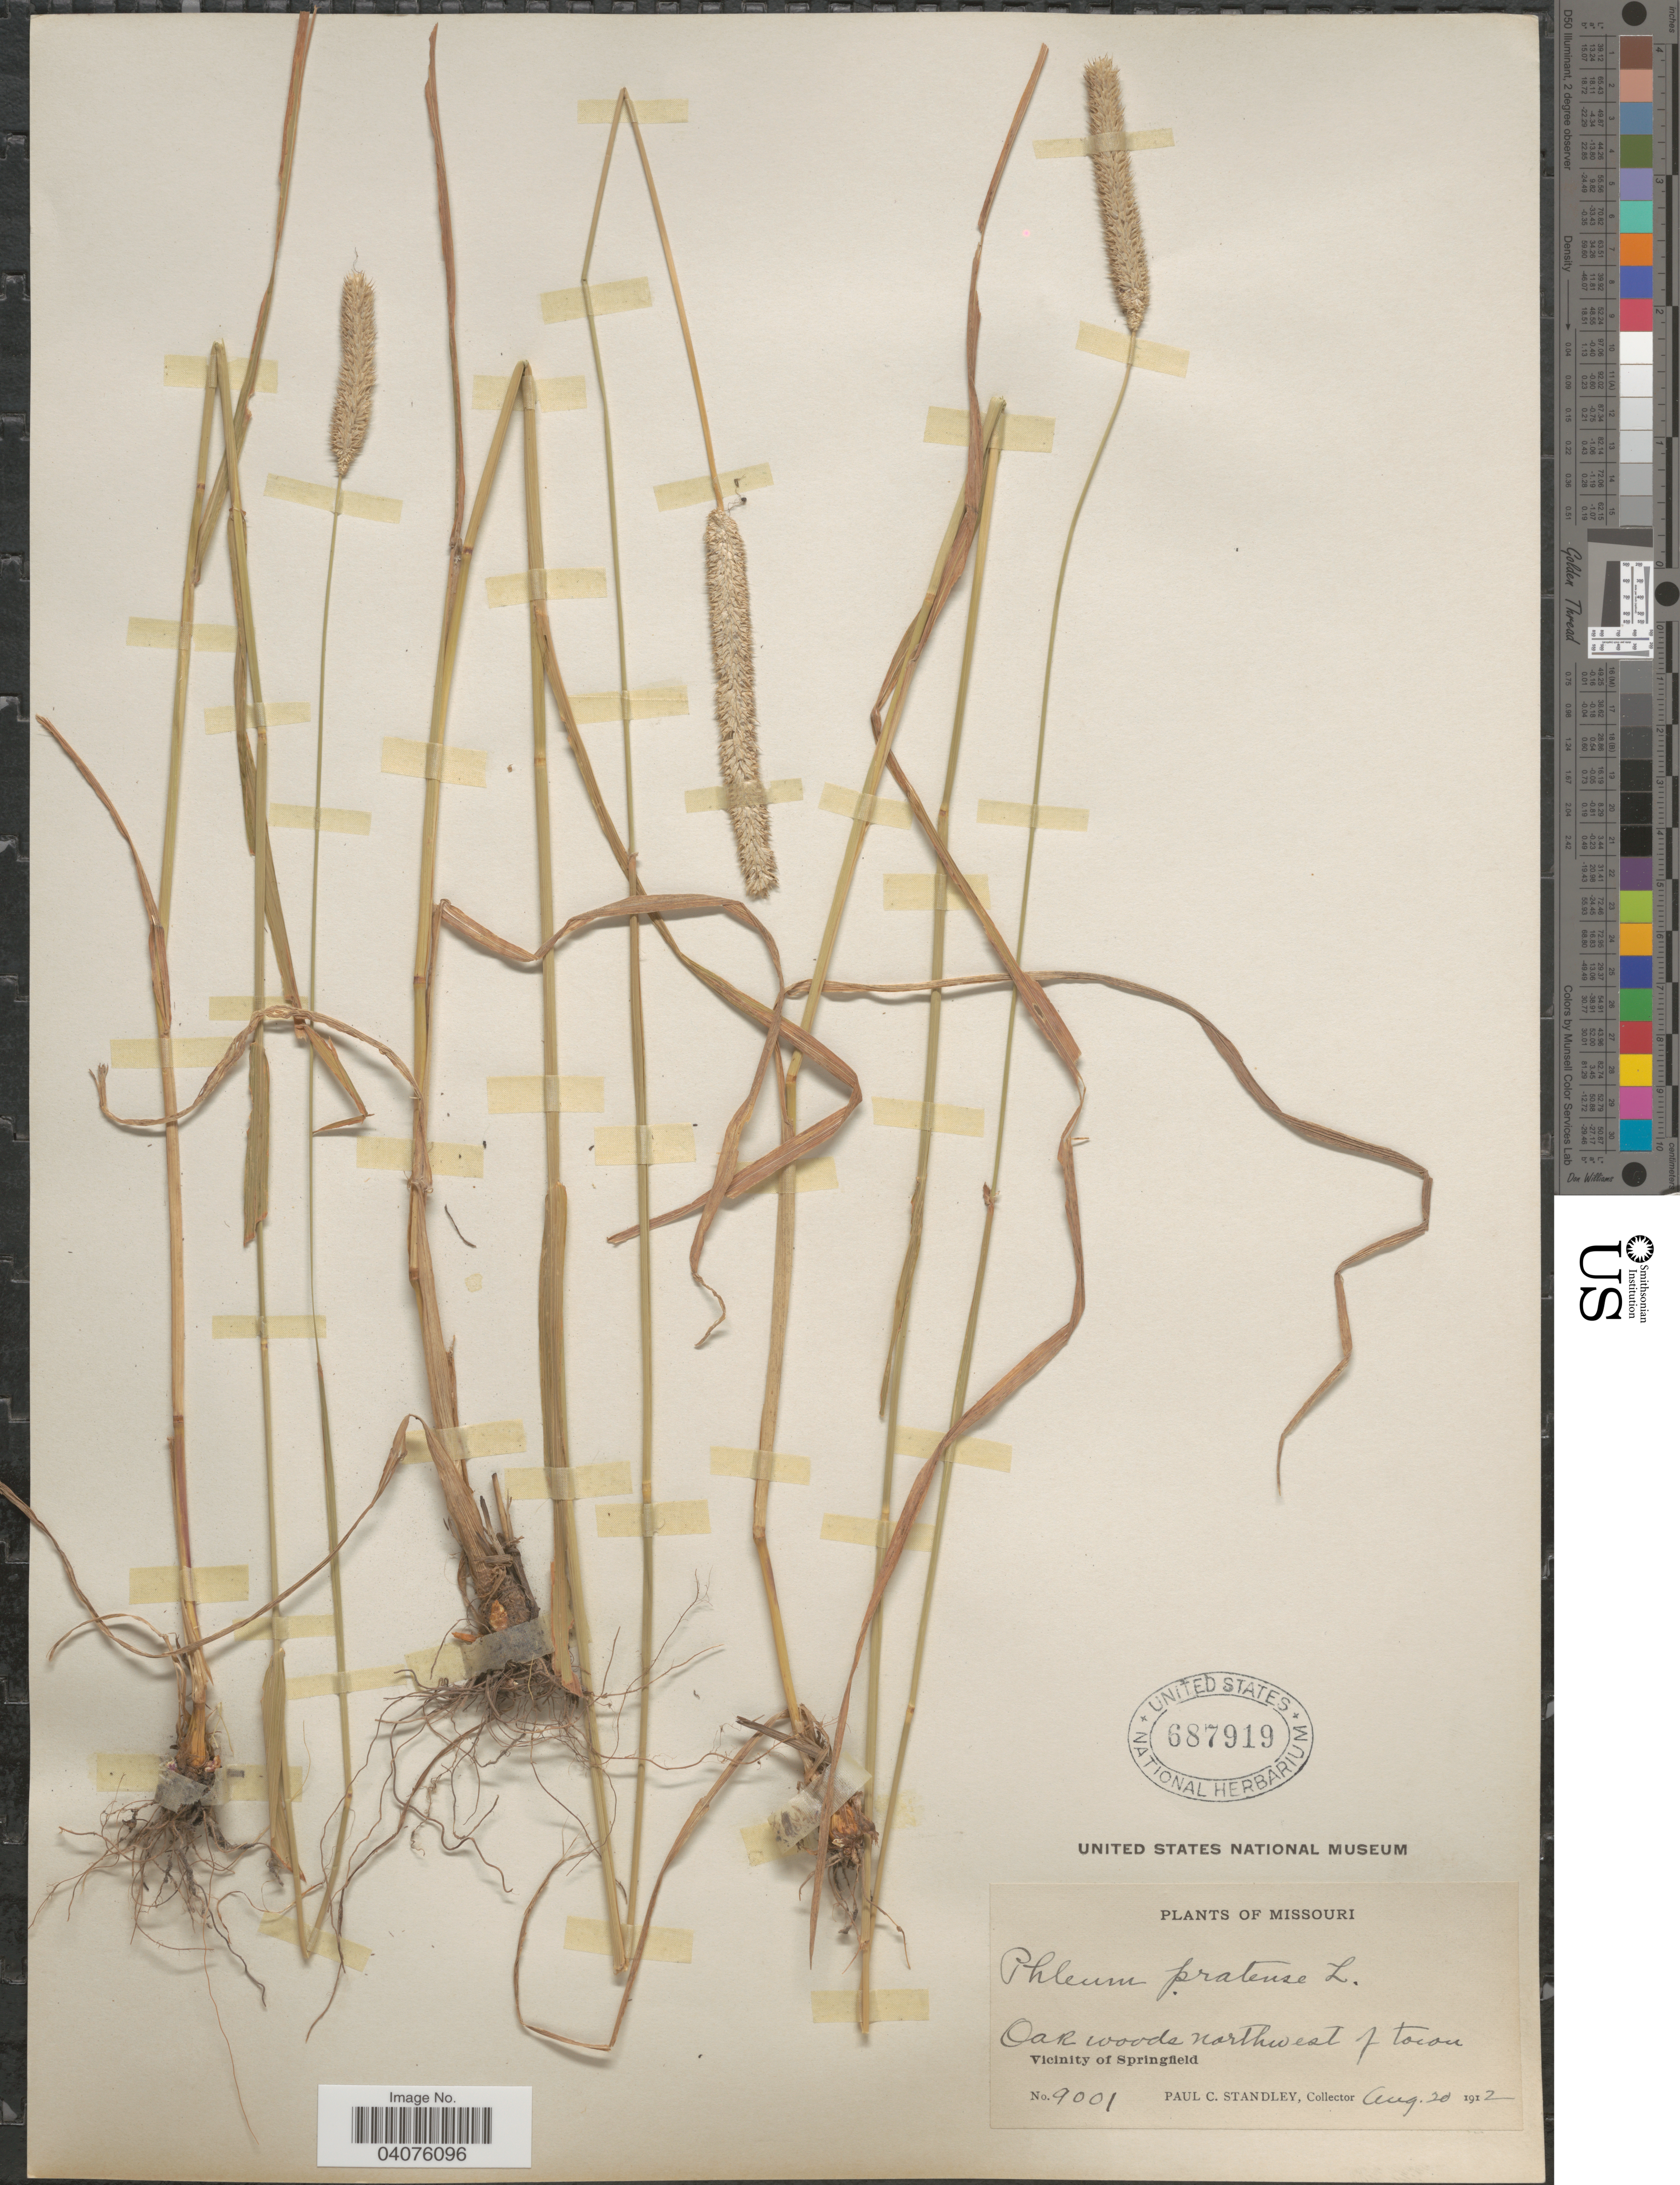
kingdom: Plantae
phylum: Tracheophyta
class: Liliopsida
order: Poales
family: Poaceae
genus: Phleum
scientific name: Phleum pratense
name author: L.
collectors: P. C. Standley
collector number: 9001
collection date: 1912-08-20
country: United States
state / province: Missouri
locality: Oak woods northwest of town. Vicinity of Springfield.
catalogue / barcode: US 687919